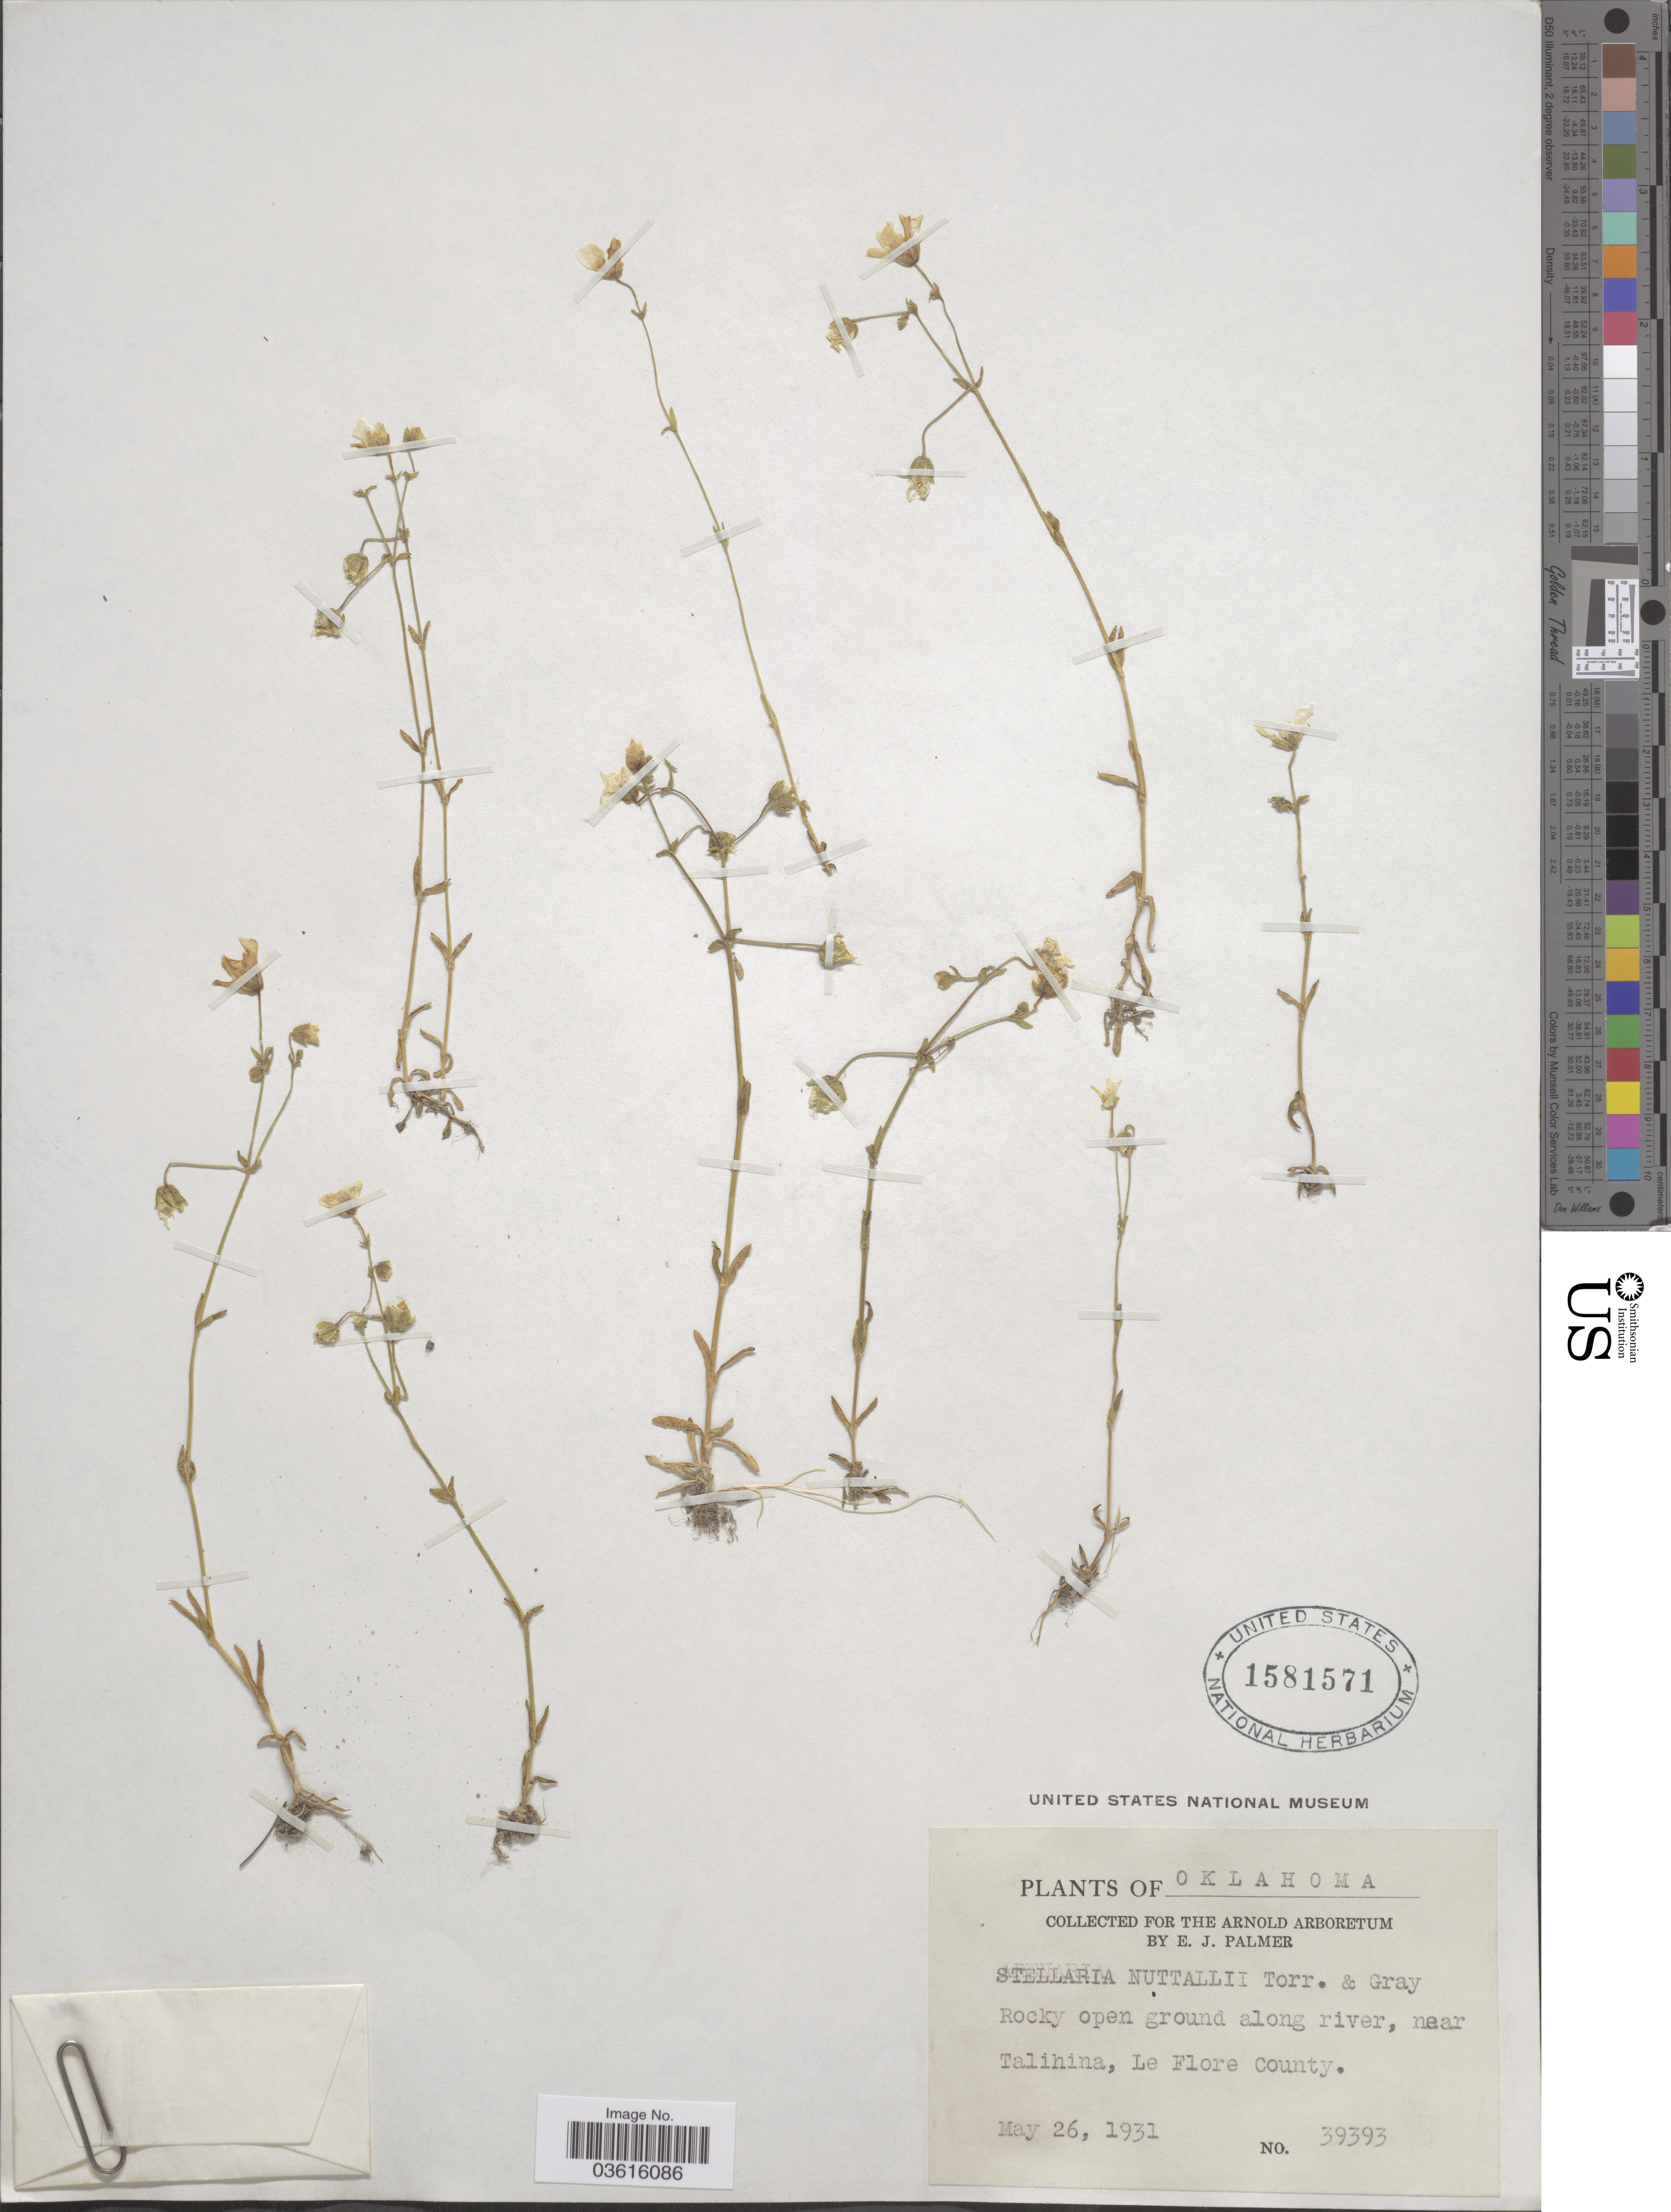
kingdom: Plantae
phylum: Tracheophyta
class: Magnoliopsida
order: Caryophyllales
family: Caryophyllaceae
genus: Minuartia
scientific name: Minuartia drummondii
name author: (Shinners) McNeill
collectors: E. J. Palmer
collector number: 39393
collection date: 1931-05-26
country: United States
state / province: Oklahoma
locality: Near Talihina, Le Flore County.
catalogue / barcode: US 1581571